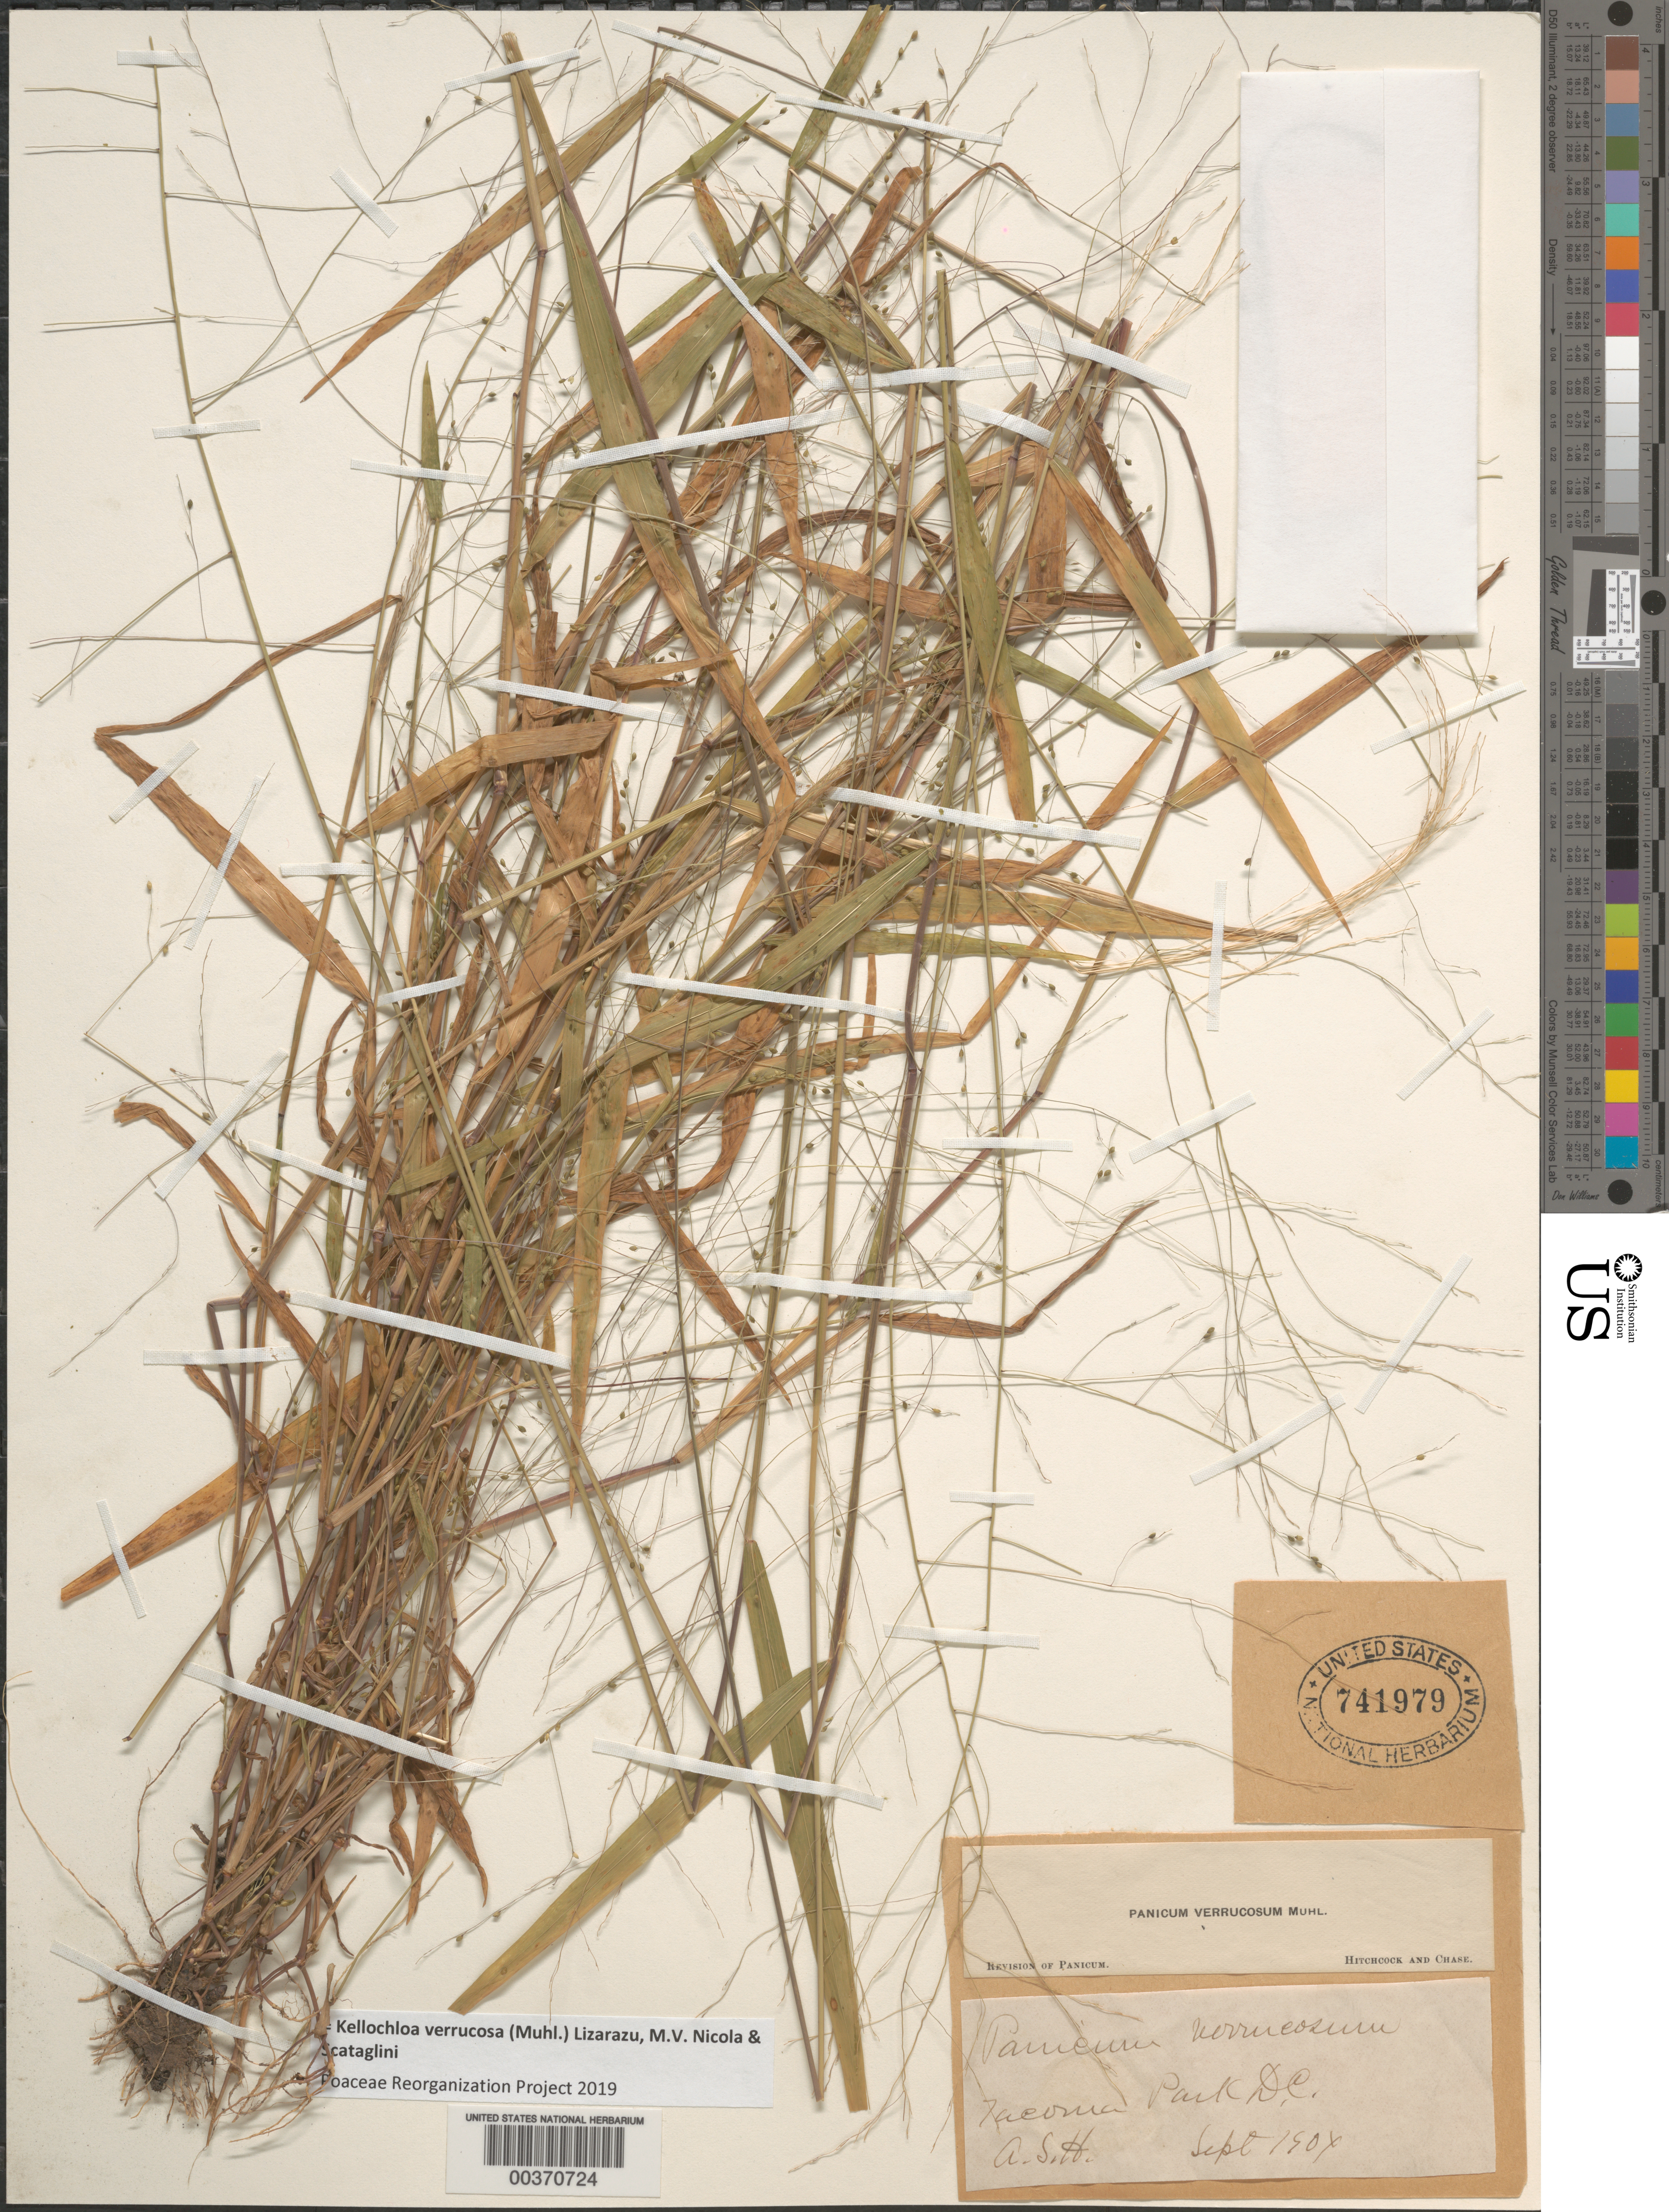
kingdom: Plantae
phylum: Tracheophyta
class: Liliopsida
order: Poales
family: Poaceae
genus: Panicum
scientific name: Panicum verrucosum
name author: Muhl.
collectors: A. S. Hitchcock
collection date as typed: Sep 1904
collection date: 1904-09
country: United States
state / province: District of Columbia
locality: Takoma Park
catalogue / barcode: US 741979